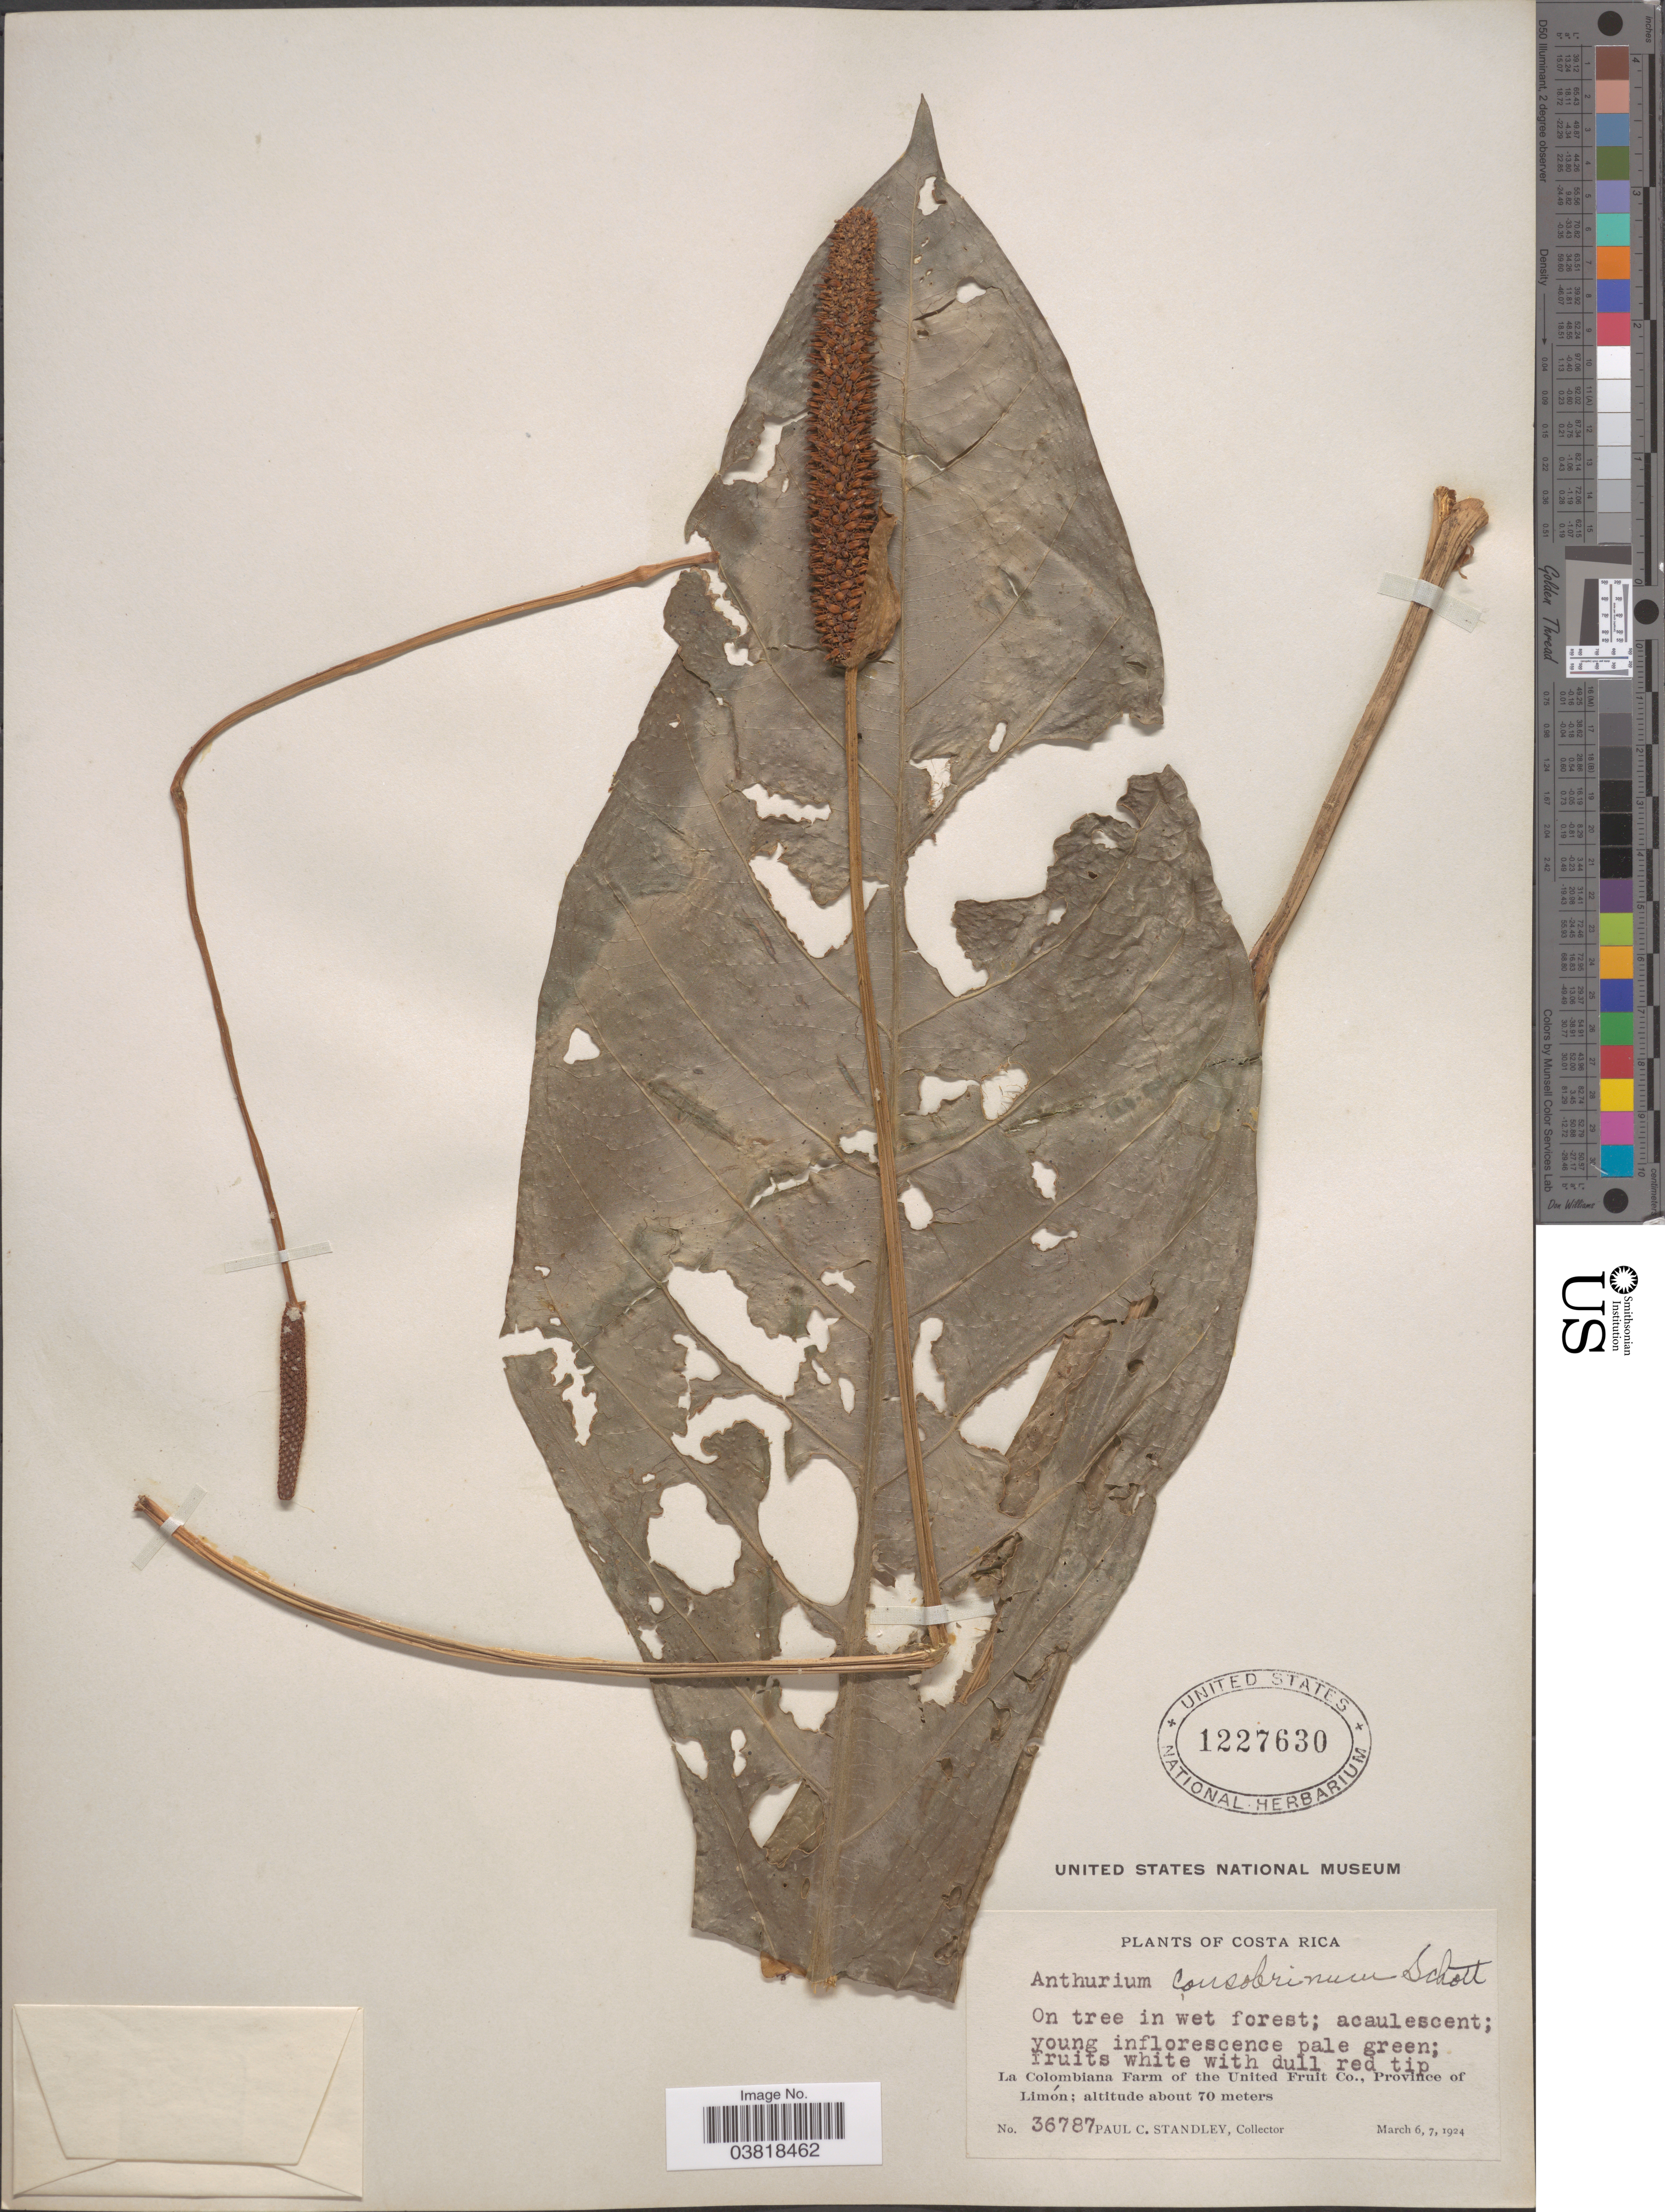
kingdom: Plantae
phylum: Tracheophyta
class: Liliopsida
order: Alismatales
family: Araceae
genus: Anthurium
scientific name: Anthurium consobrinum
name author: Schott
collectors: P. C. Standley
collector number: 36787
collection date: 1924-03-06/1924-03-07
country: Costa Rica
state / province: Limón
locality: La Colombiana Farm of the United Fruit Co.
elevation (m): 70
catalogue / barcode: US 1227630